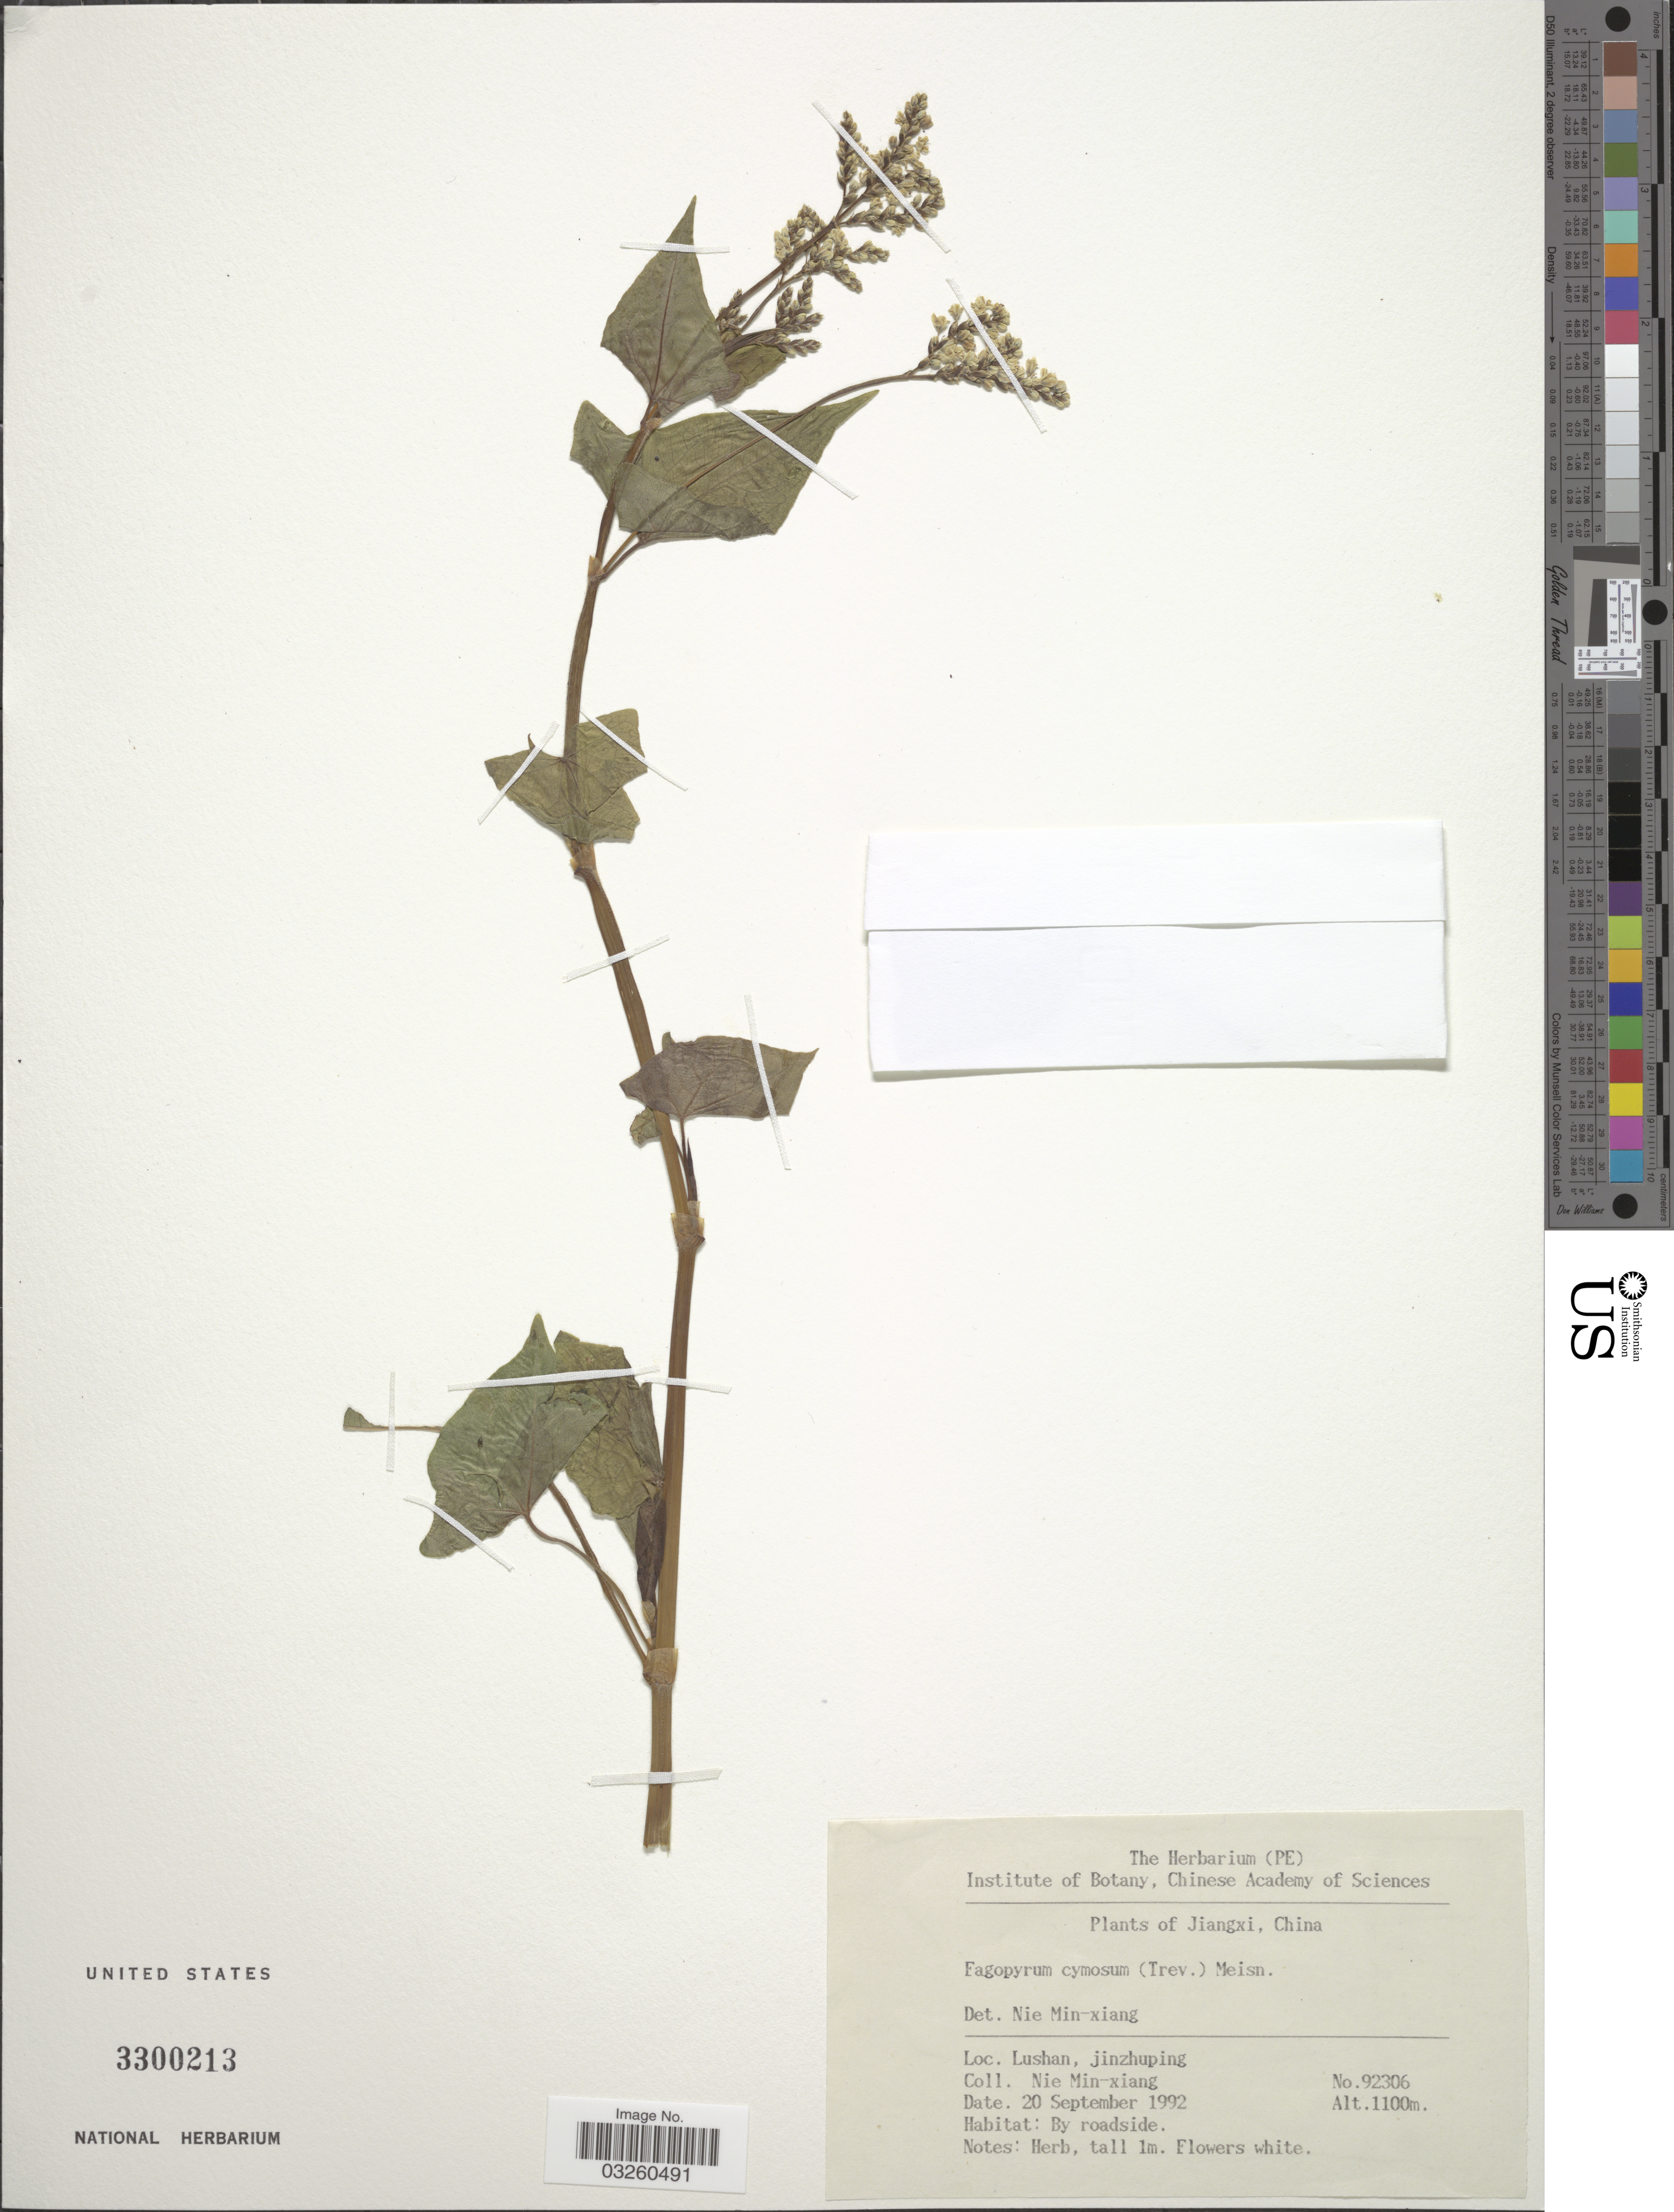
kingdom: Plantae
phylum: Tracheophyta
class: Magnoliopsida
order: Caryophyllales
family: Polygonaceae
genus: Fagopyrum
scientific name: Fagopyrum cymosum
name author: (Trevir.) Meisn.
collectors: M. Nie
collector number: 92306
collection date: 1992-09-20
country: China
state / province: Jiangxi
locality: Lushan, jinzhuping.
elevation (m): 1100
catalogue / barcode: US 3300213